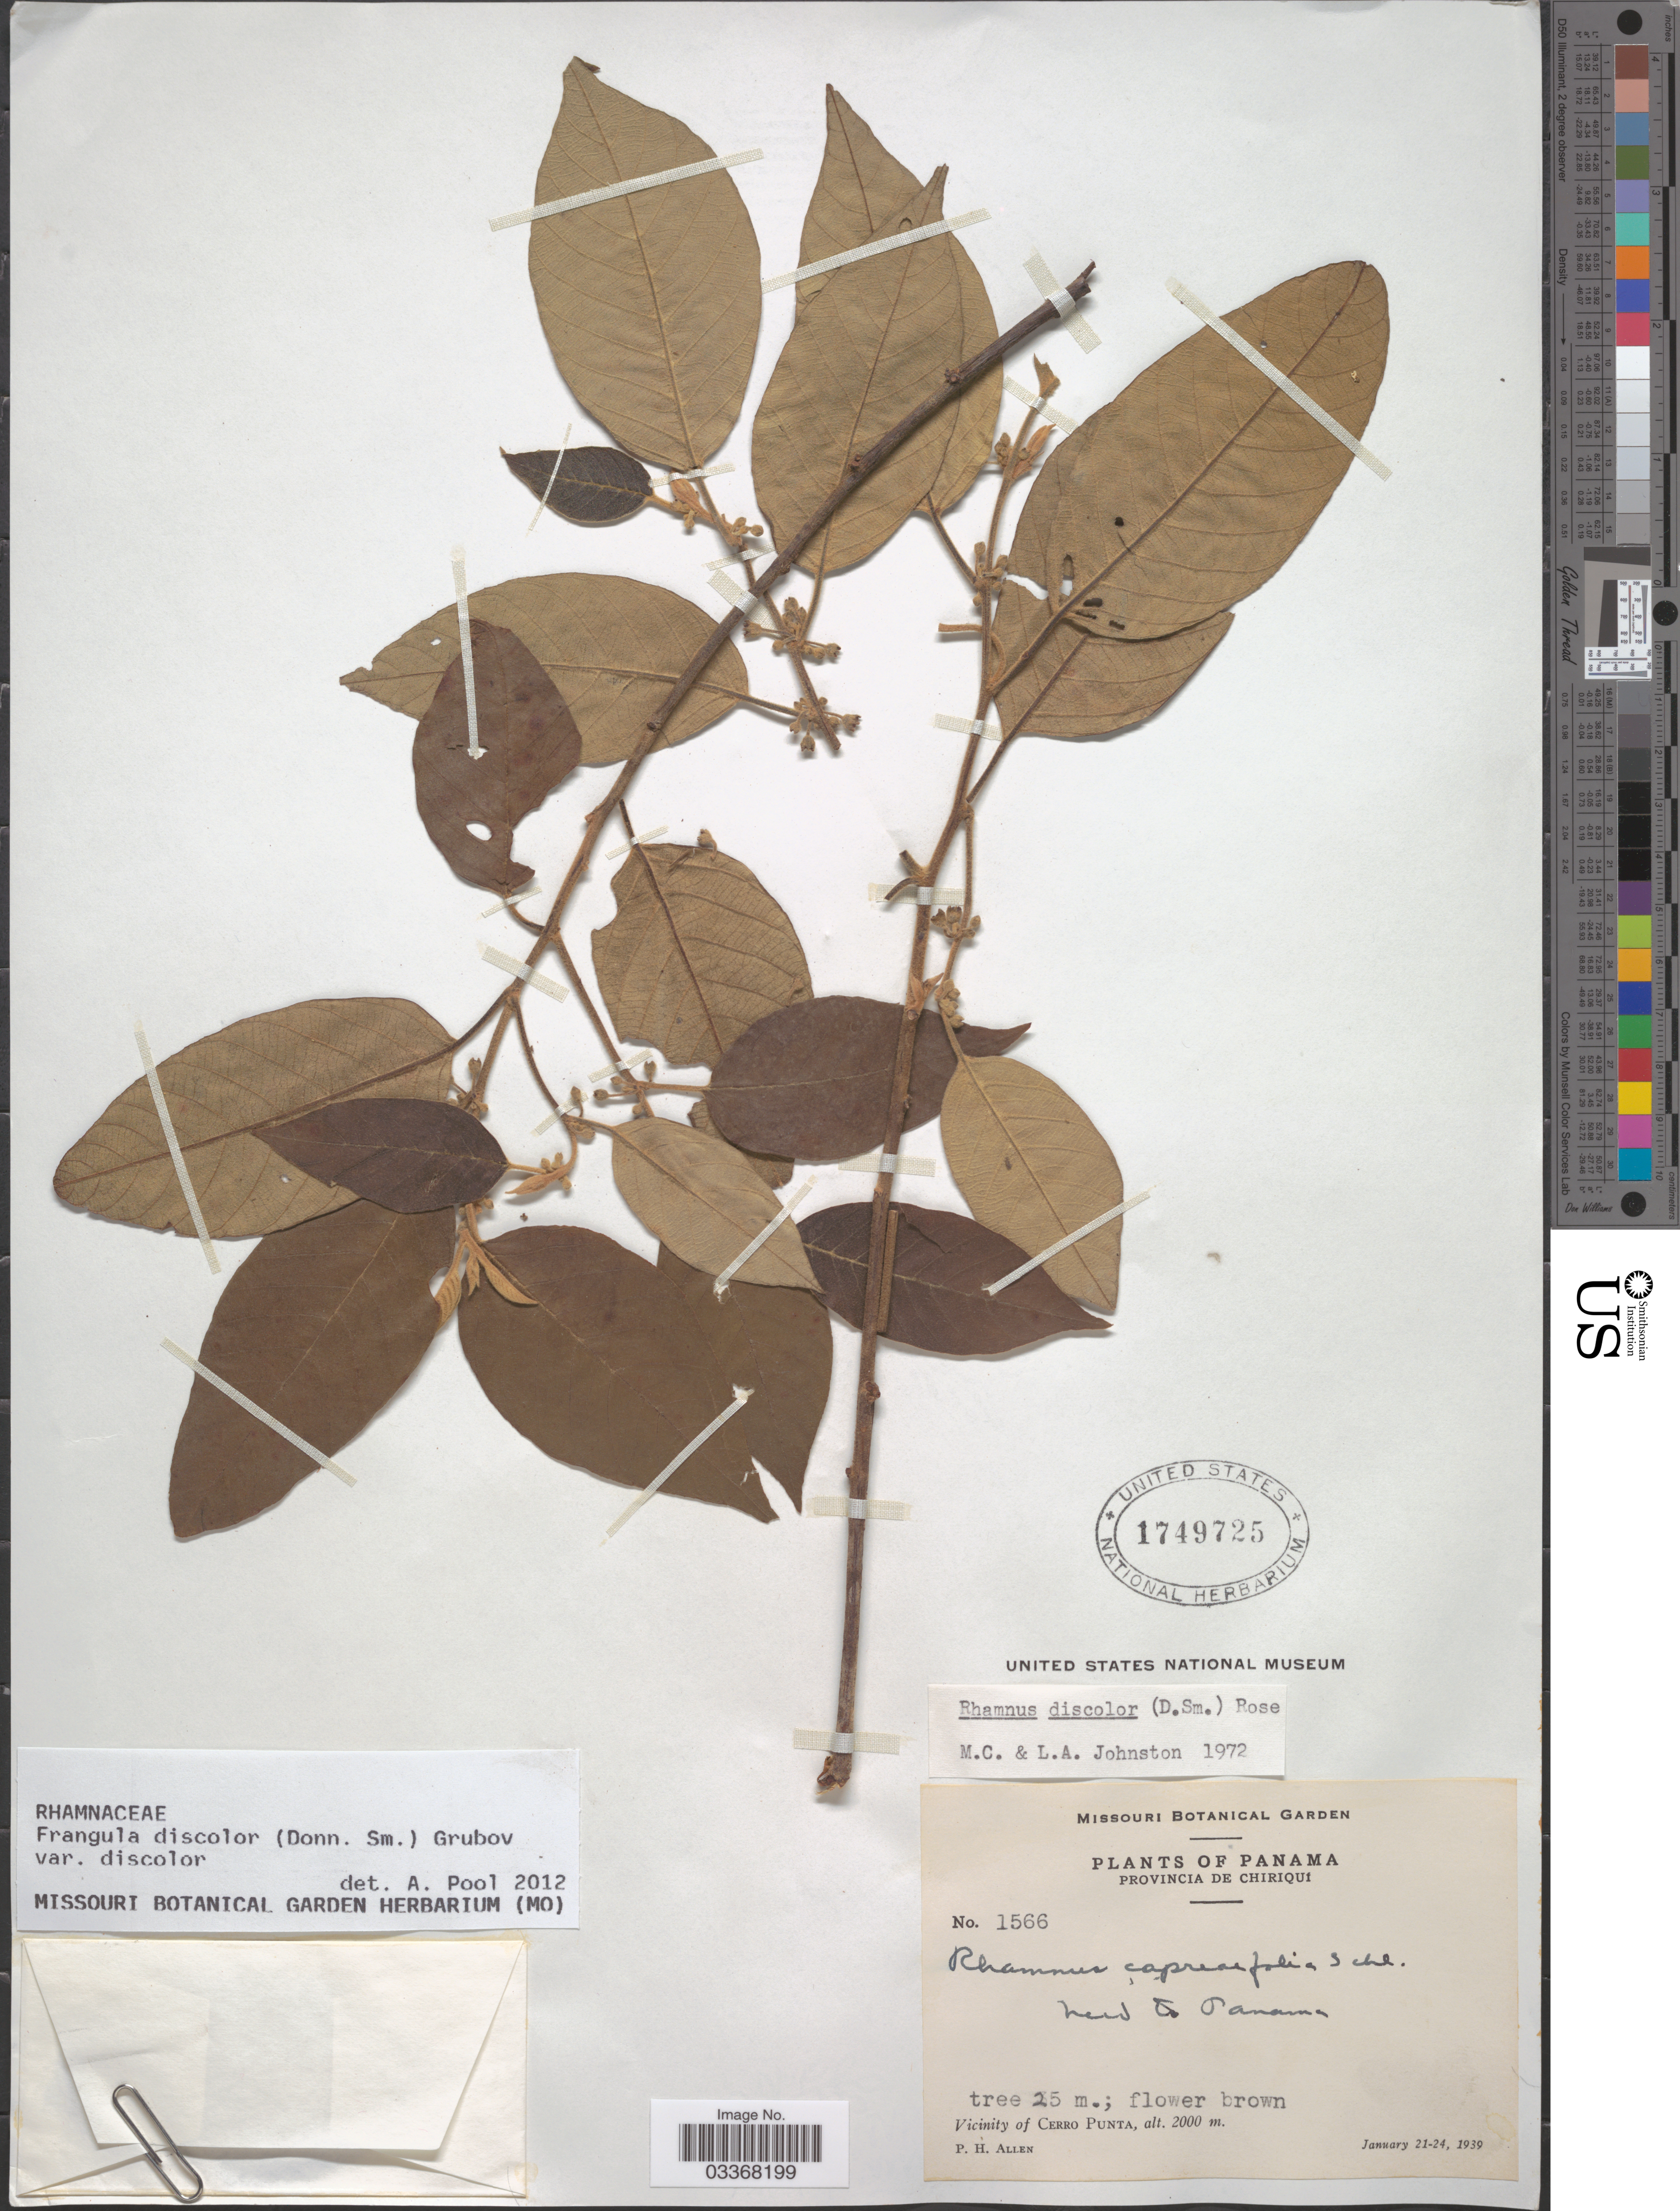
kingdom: Plantae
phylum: Tracheophyta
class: Magnoliopsida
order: Rosales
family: Rhamnaceae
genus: Frangula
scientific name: Frangula discolor var. discolor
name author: (Donn. Sm.) Grubov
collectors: P. H. Allen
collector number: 1566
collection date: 1939-01-21/1939-01-24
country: Panama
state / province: Chiriqui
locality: Road to Panama. Vicinity of Cerro Punta.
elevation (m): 2000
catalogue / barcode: US 1749725